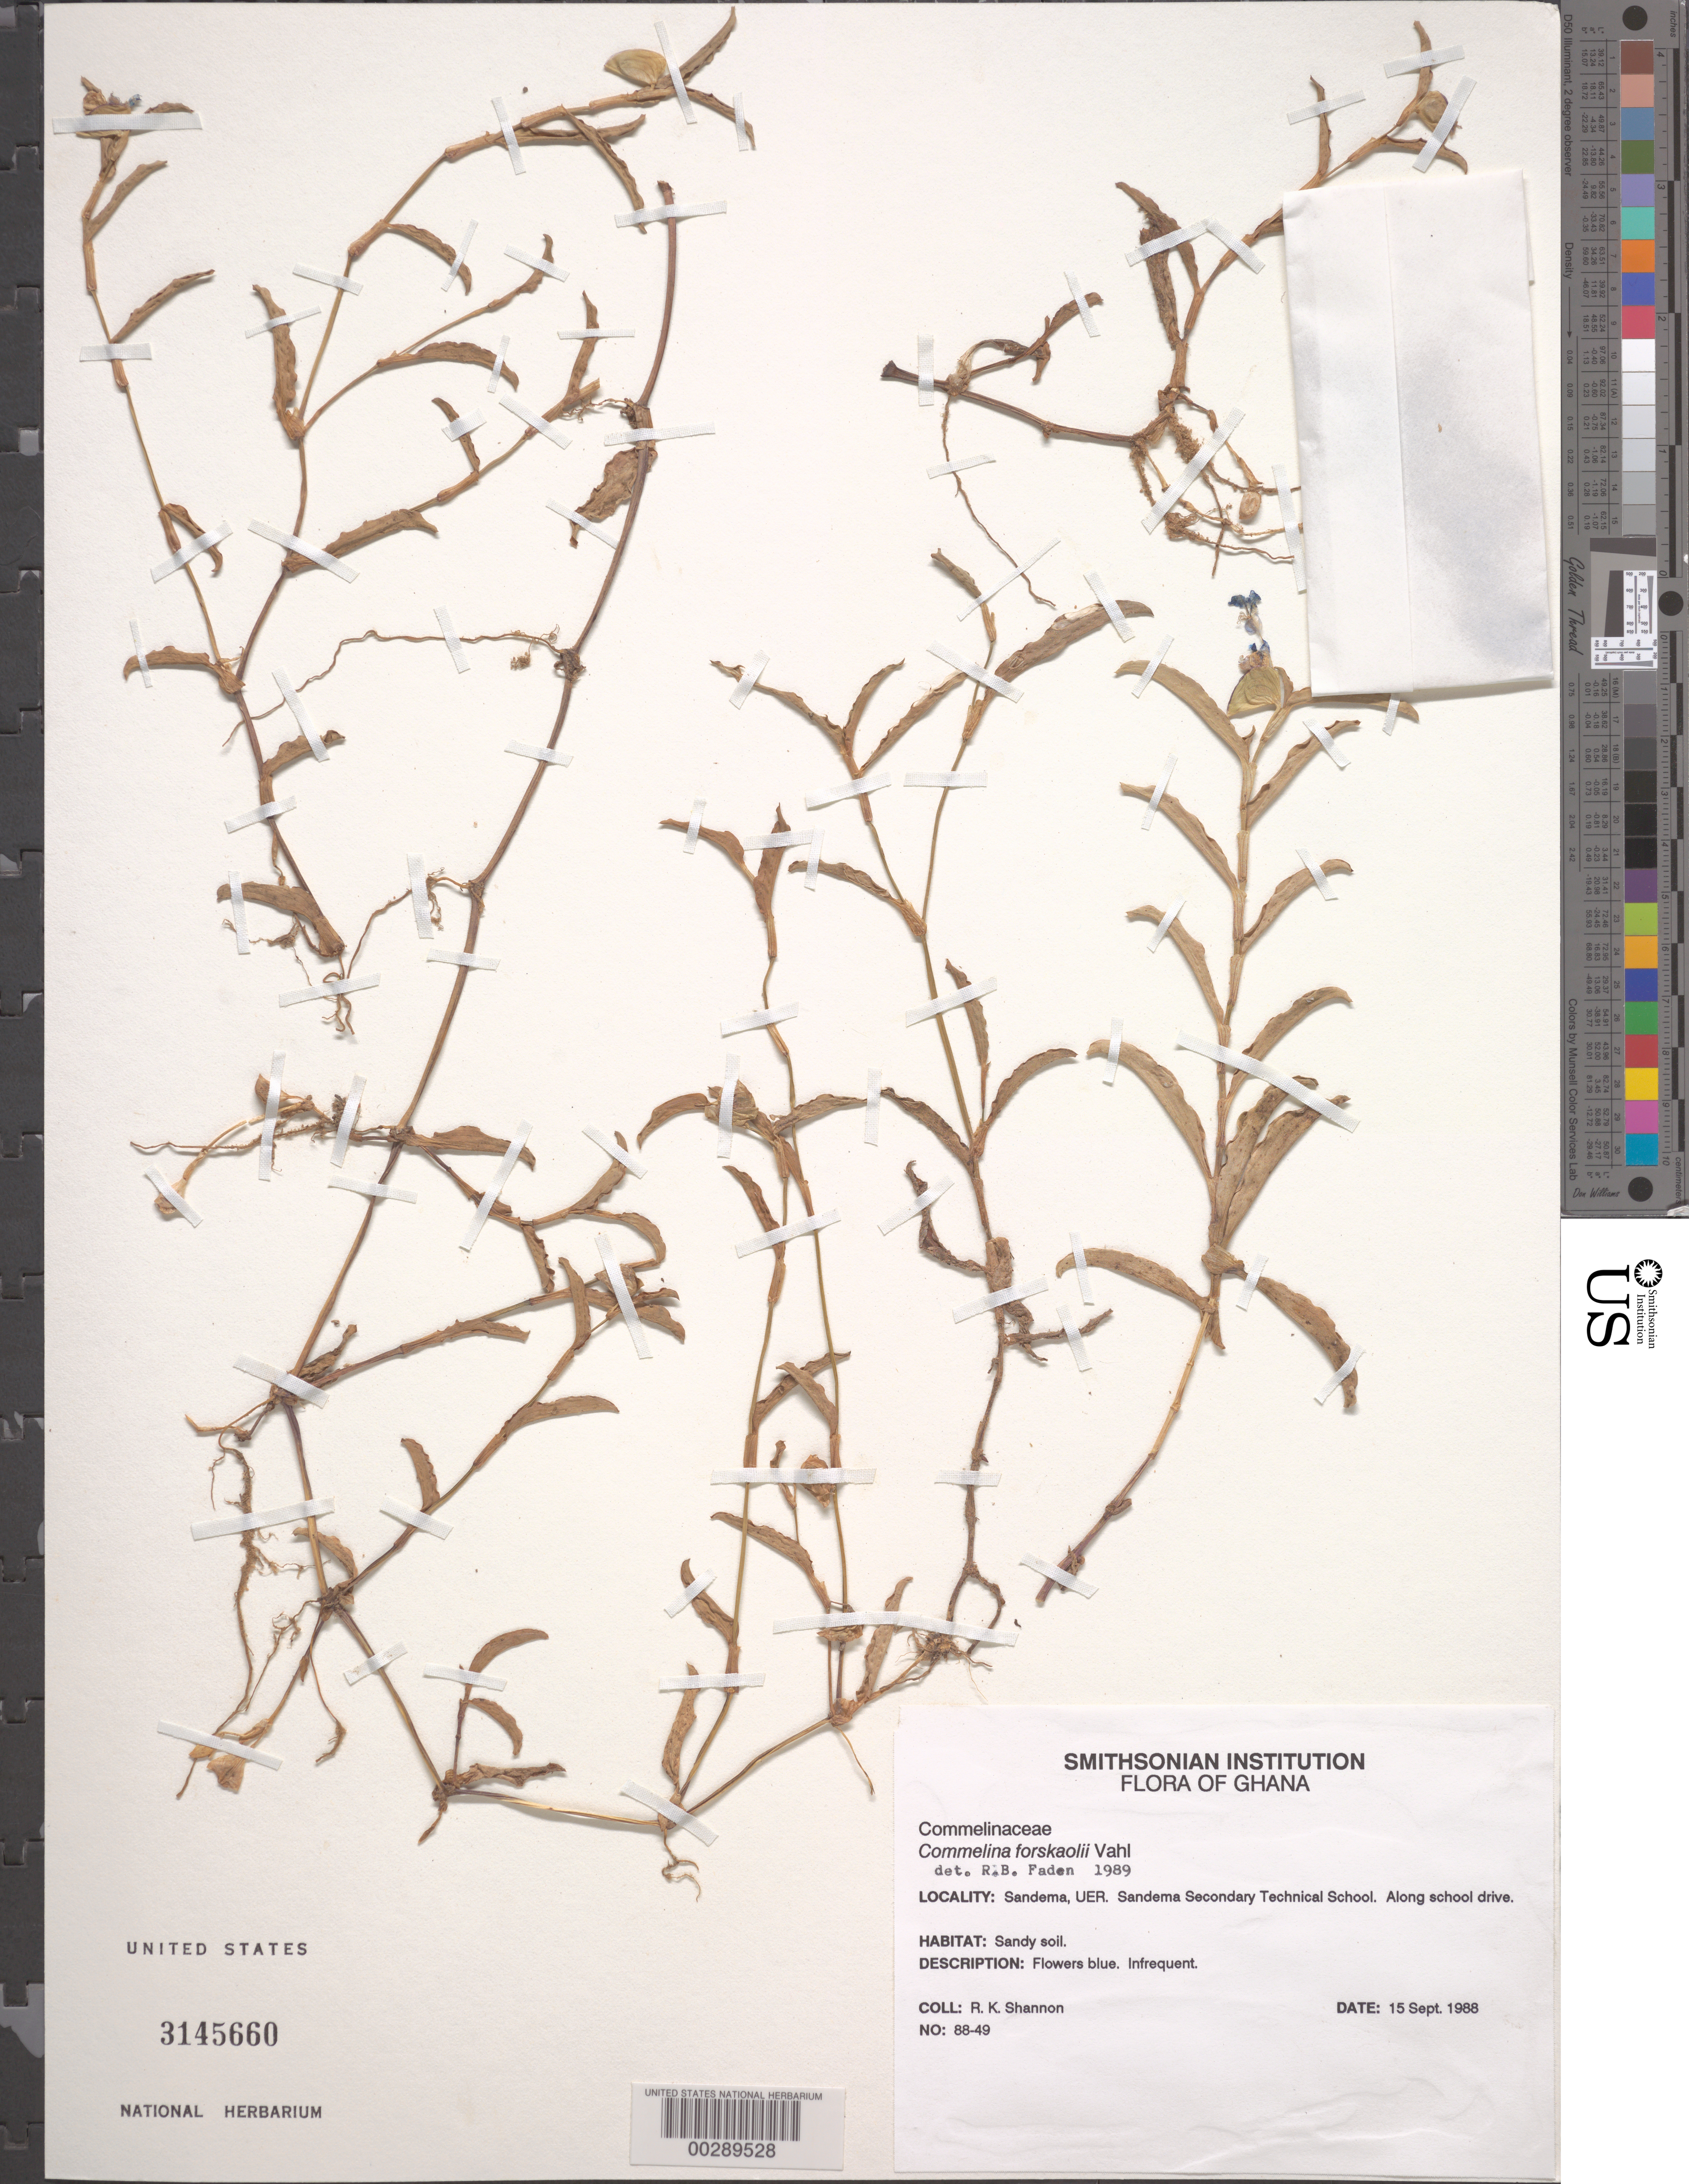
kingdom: Plantae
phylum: Tracheophyta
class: Liliopsida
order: Commelinales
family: Commelinaceae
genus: Commelina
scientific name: Commelina forskaolii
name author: Vahl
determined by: Faden, Robert B., (US), Smithsonian Institution - National Museum of Natural History (UNITED STATES)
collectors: R. Shannon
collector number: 88-49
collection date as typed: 15 Sep 1988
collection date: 1988-09-15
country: Ghana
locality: Sandema, uer. sandema secondary technical school.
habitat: Sandy soil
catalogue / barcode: US 3145660